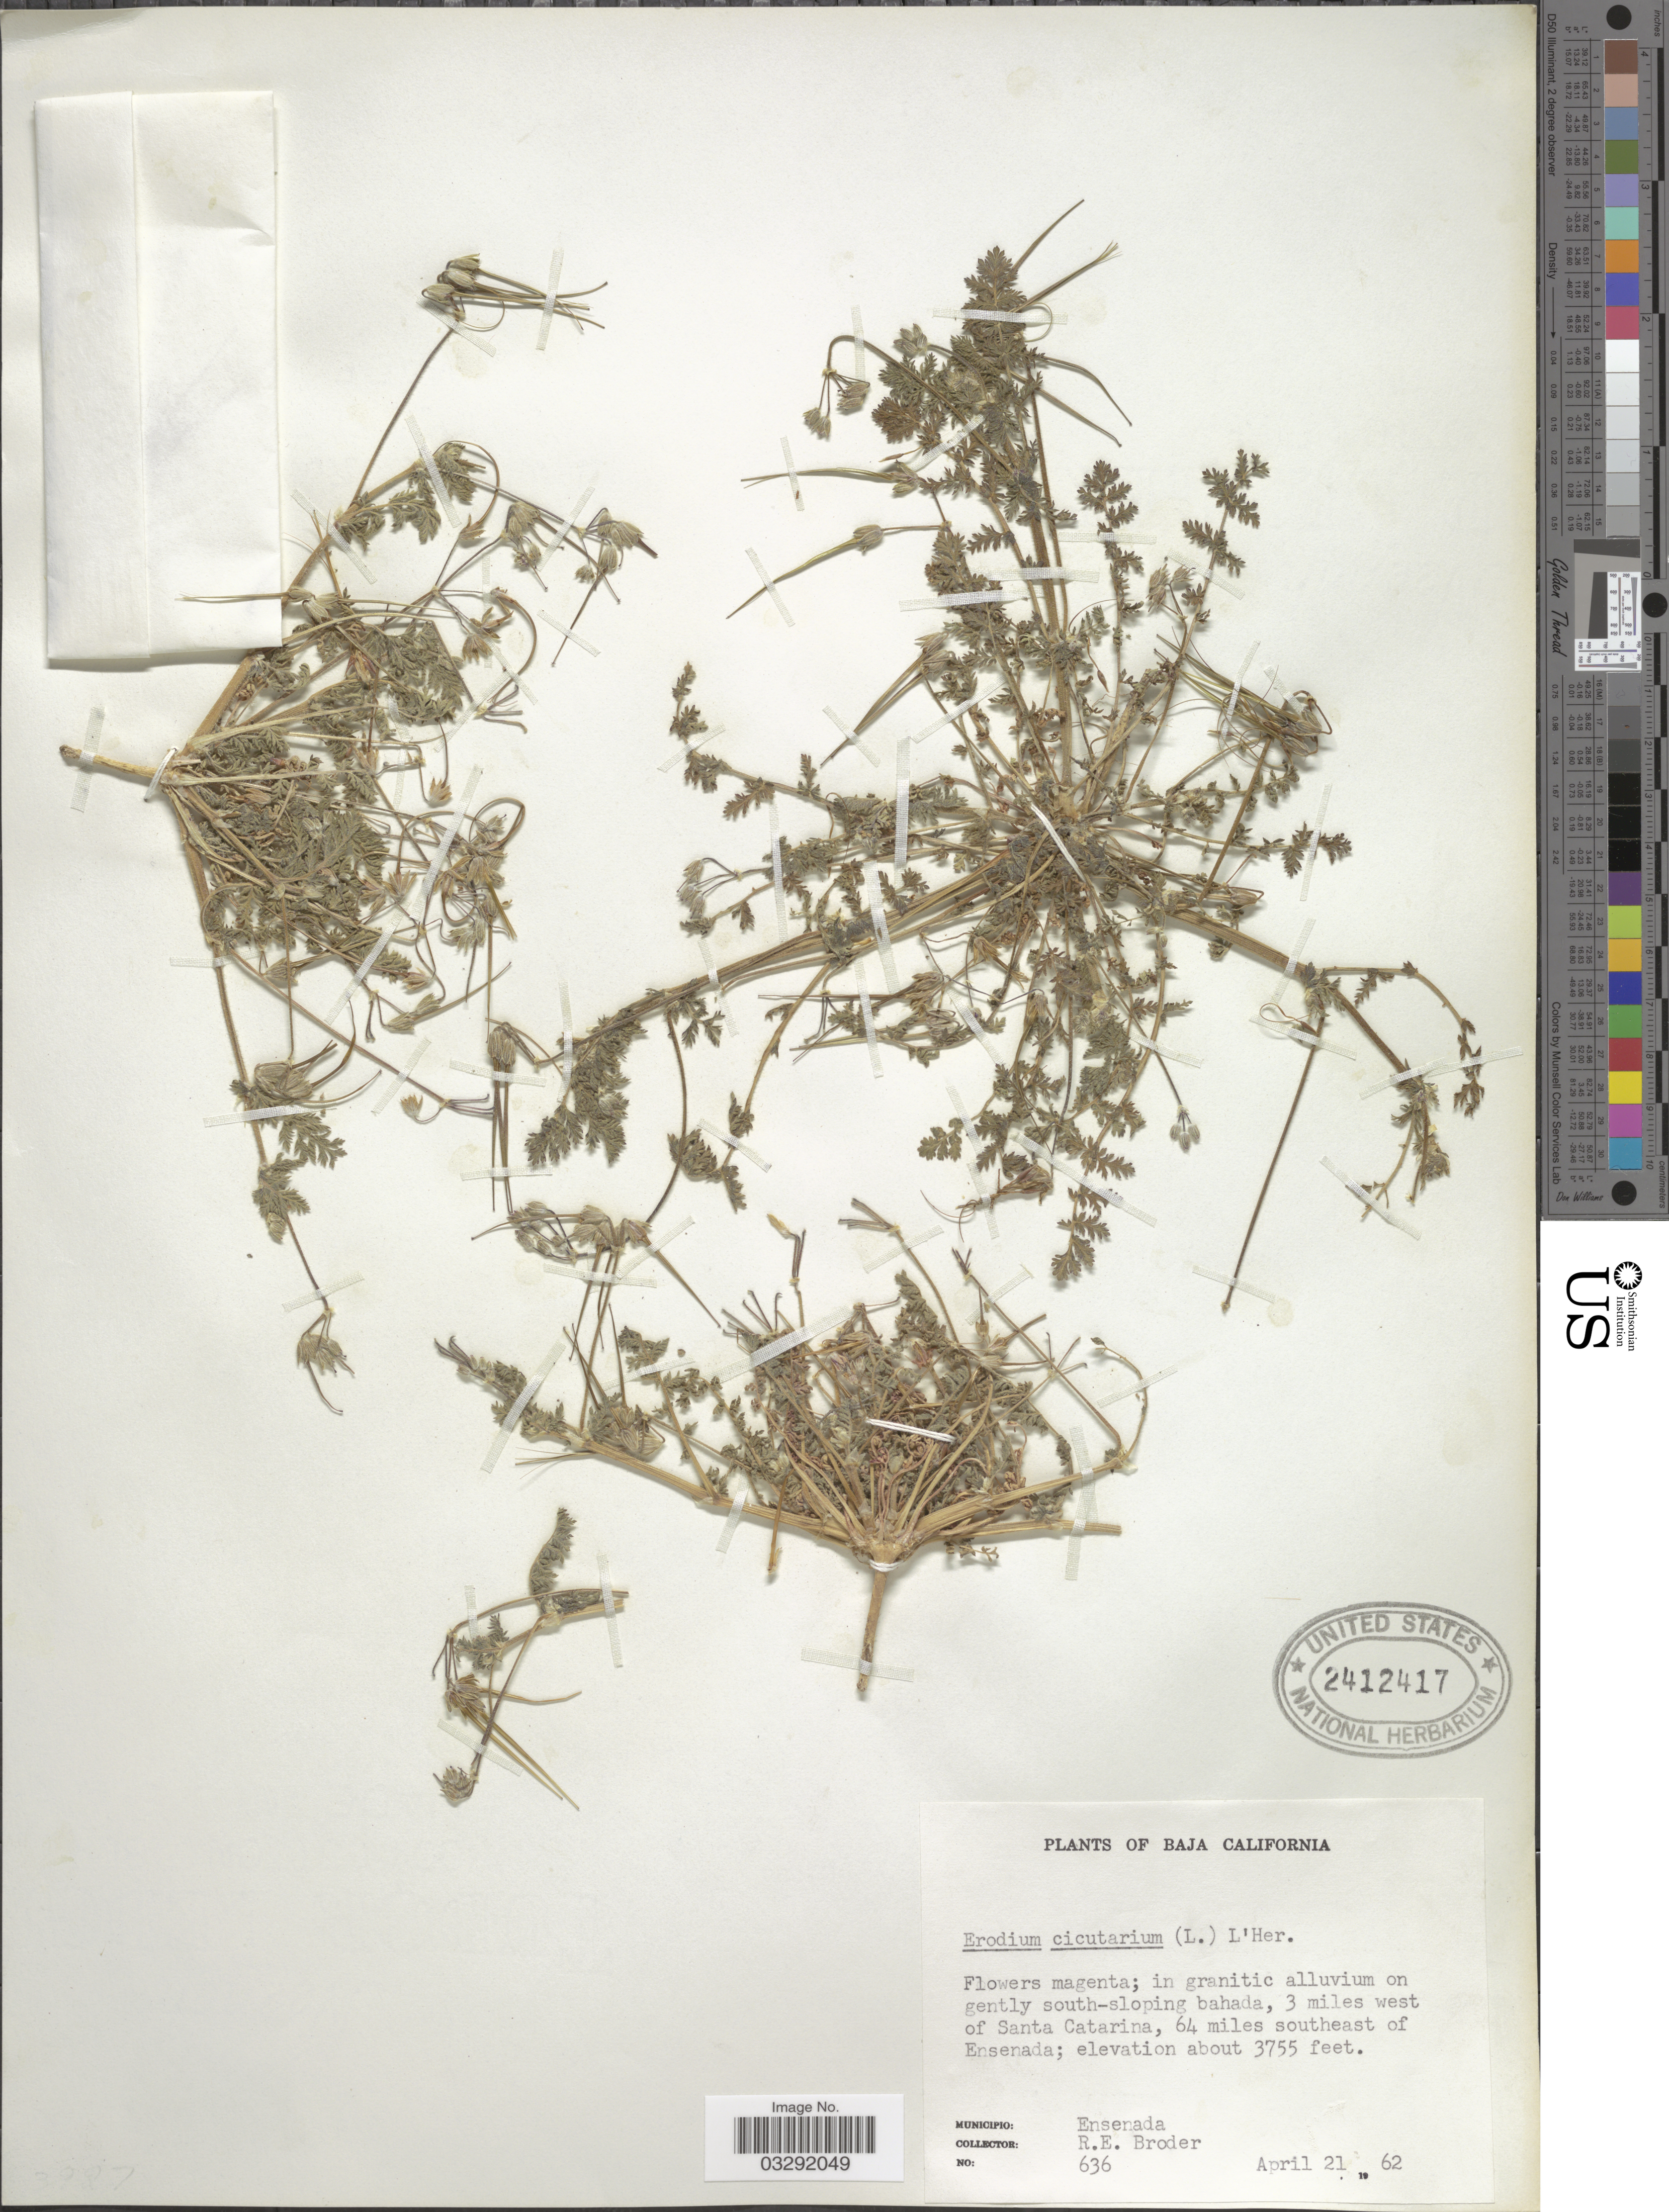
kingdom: Plantae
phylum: Tracheophyta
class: Magnoliopsida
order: Geraniales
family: Geraniaceae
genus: Erodium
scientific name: Erodium cicutarium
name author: (L.) L'Hér.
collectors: R. Broder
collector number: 636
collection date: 1962-04-21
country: Mexico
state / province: Baja California Norte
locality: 3 miles west of Santa Catarina, 64 miles southeast of Ensenada. Municipio: Ensenada.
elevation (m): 1145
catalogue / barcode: US 2412417